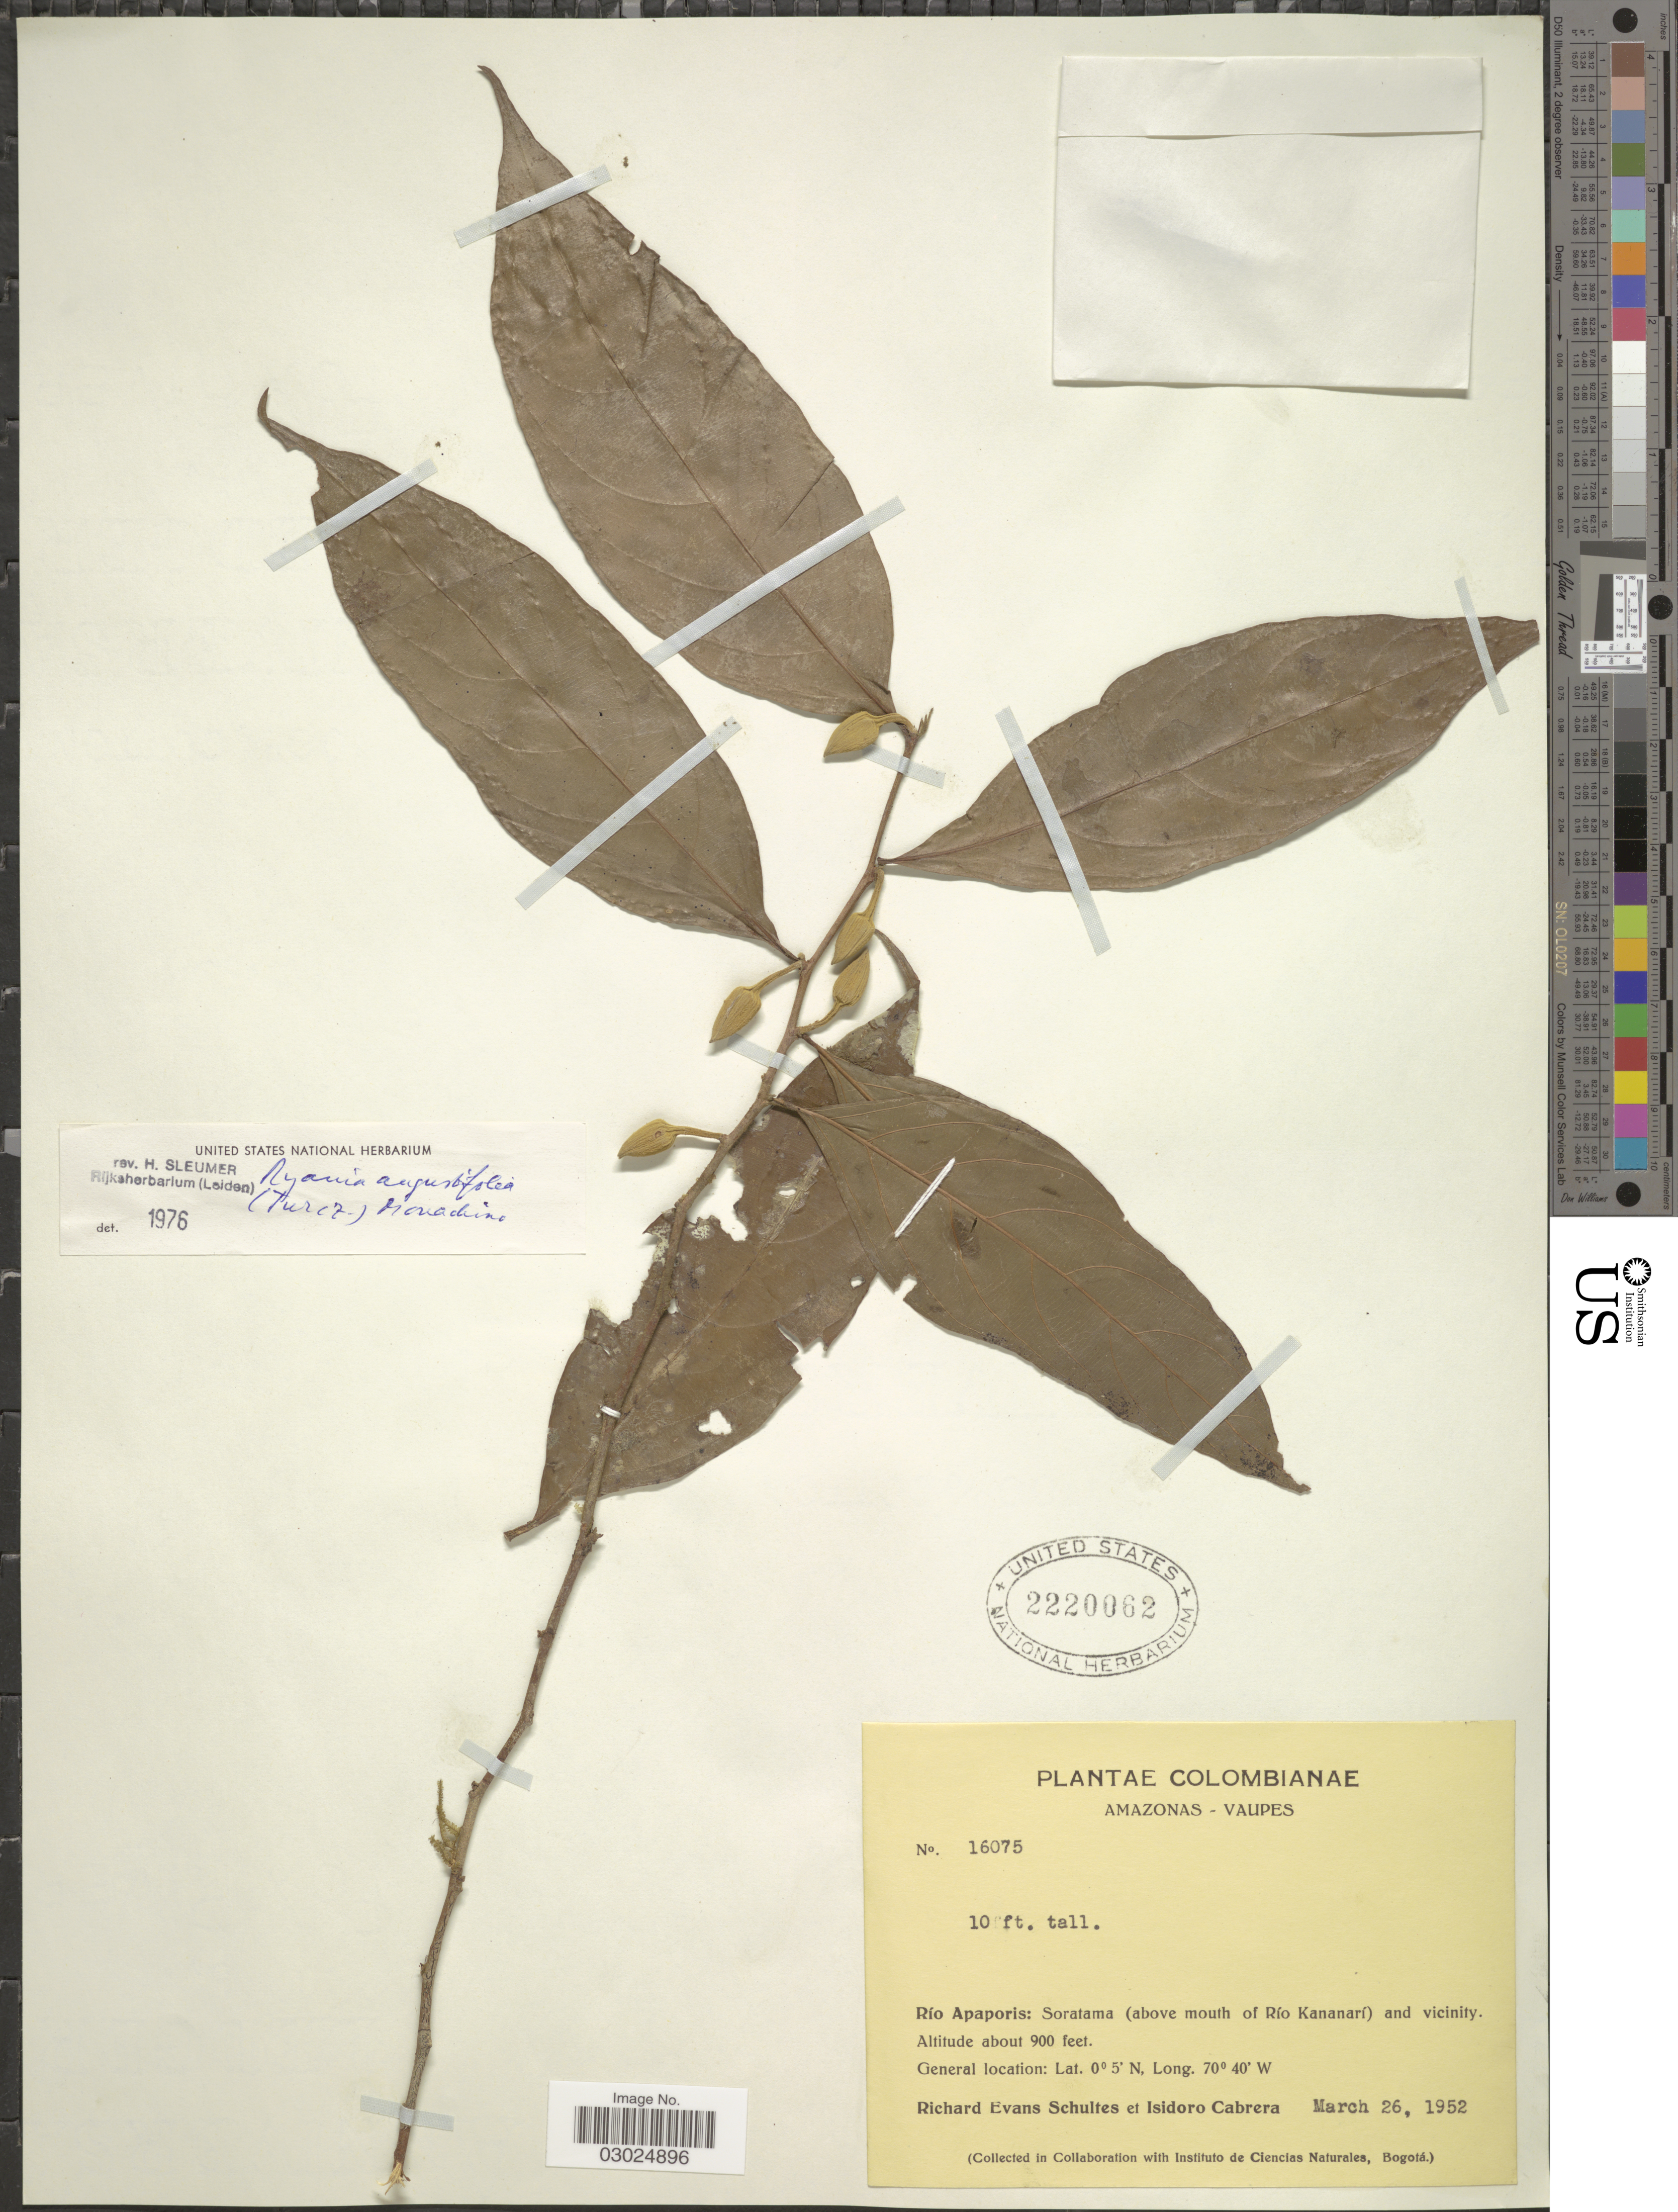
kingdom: Plantae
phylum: Tracheophyta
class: Magnoliopsida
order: Malpighiales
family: Salicaceae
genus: Ryania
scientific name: Ryania angustifolia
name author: (Turcz.) Monach.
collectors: R. E. Schultes & I. Cabrera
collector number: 16075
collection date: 1952-03-26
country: Colombia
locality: Amazonas-Vaupes. Río Apaporis: Soratama (above mouth of Río Kananarí) and vicinity.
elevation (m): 274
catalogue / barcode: US 2220062